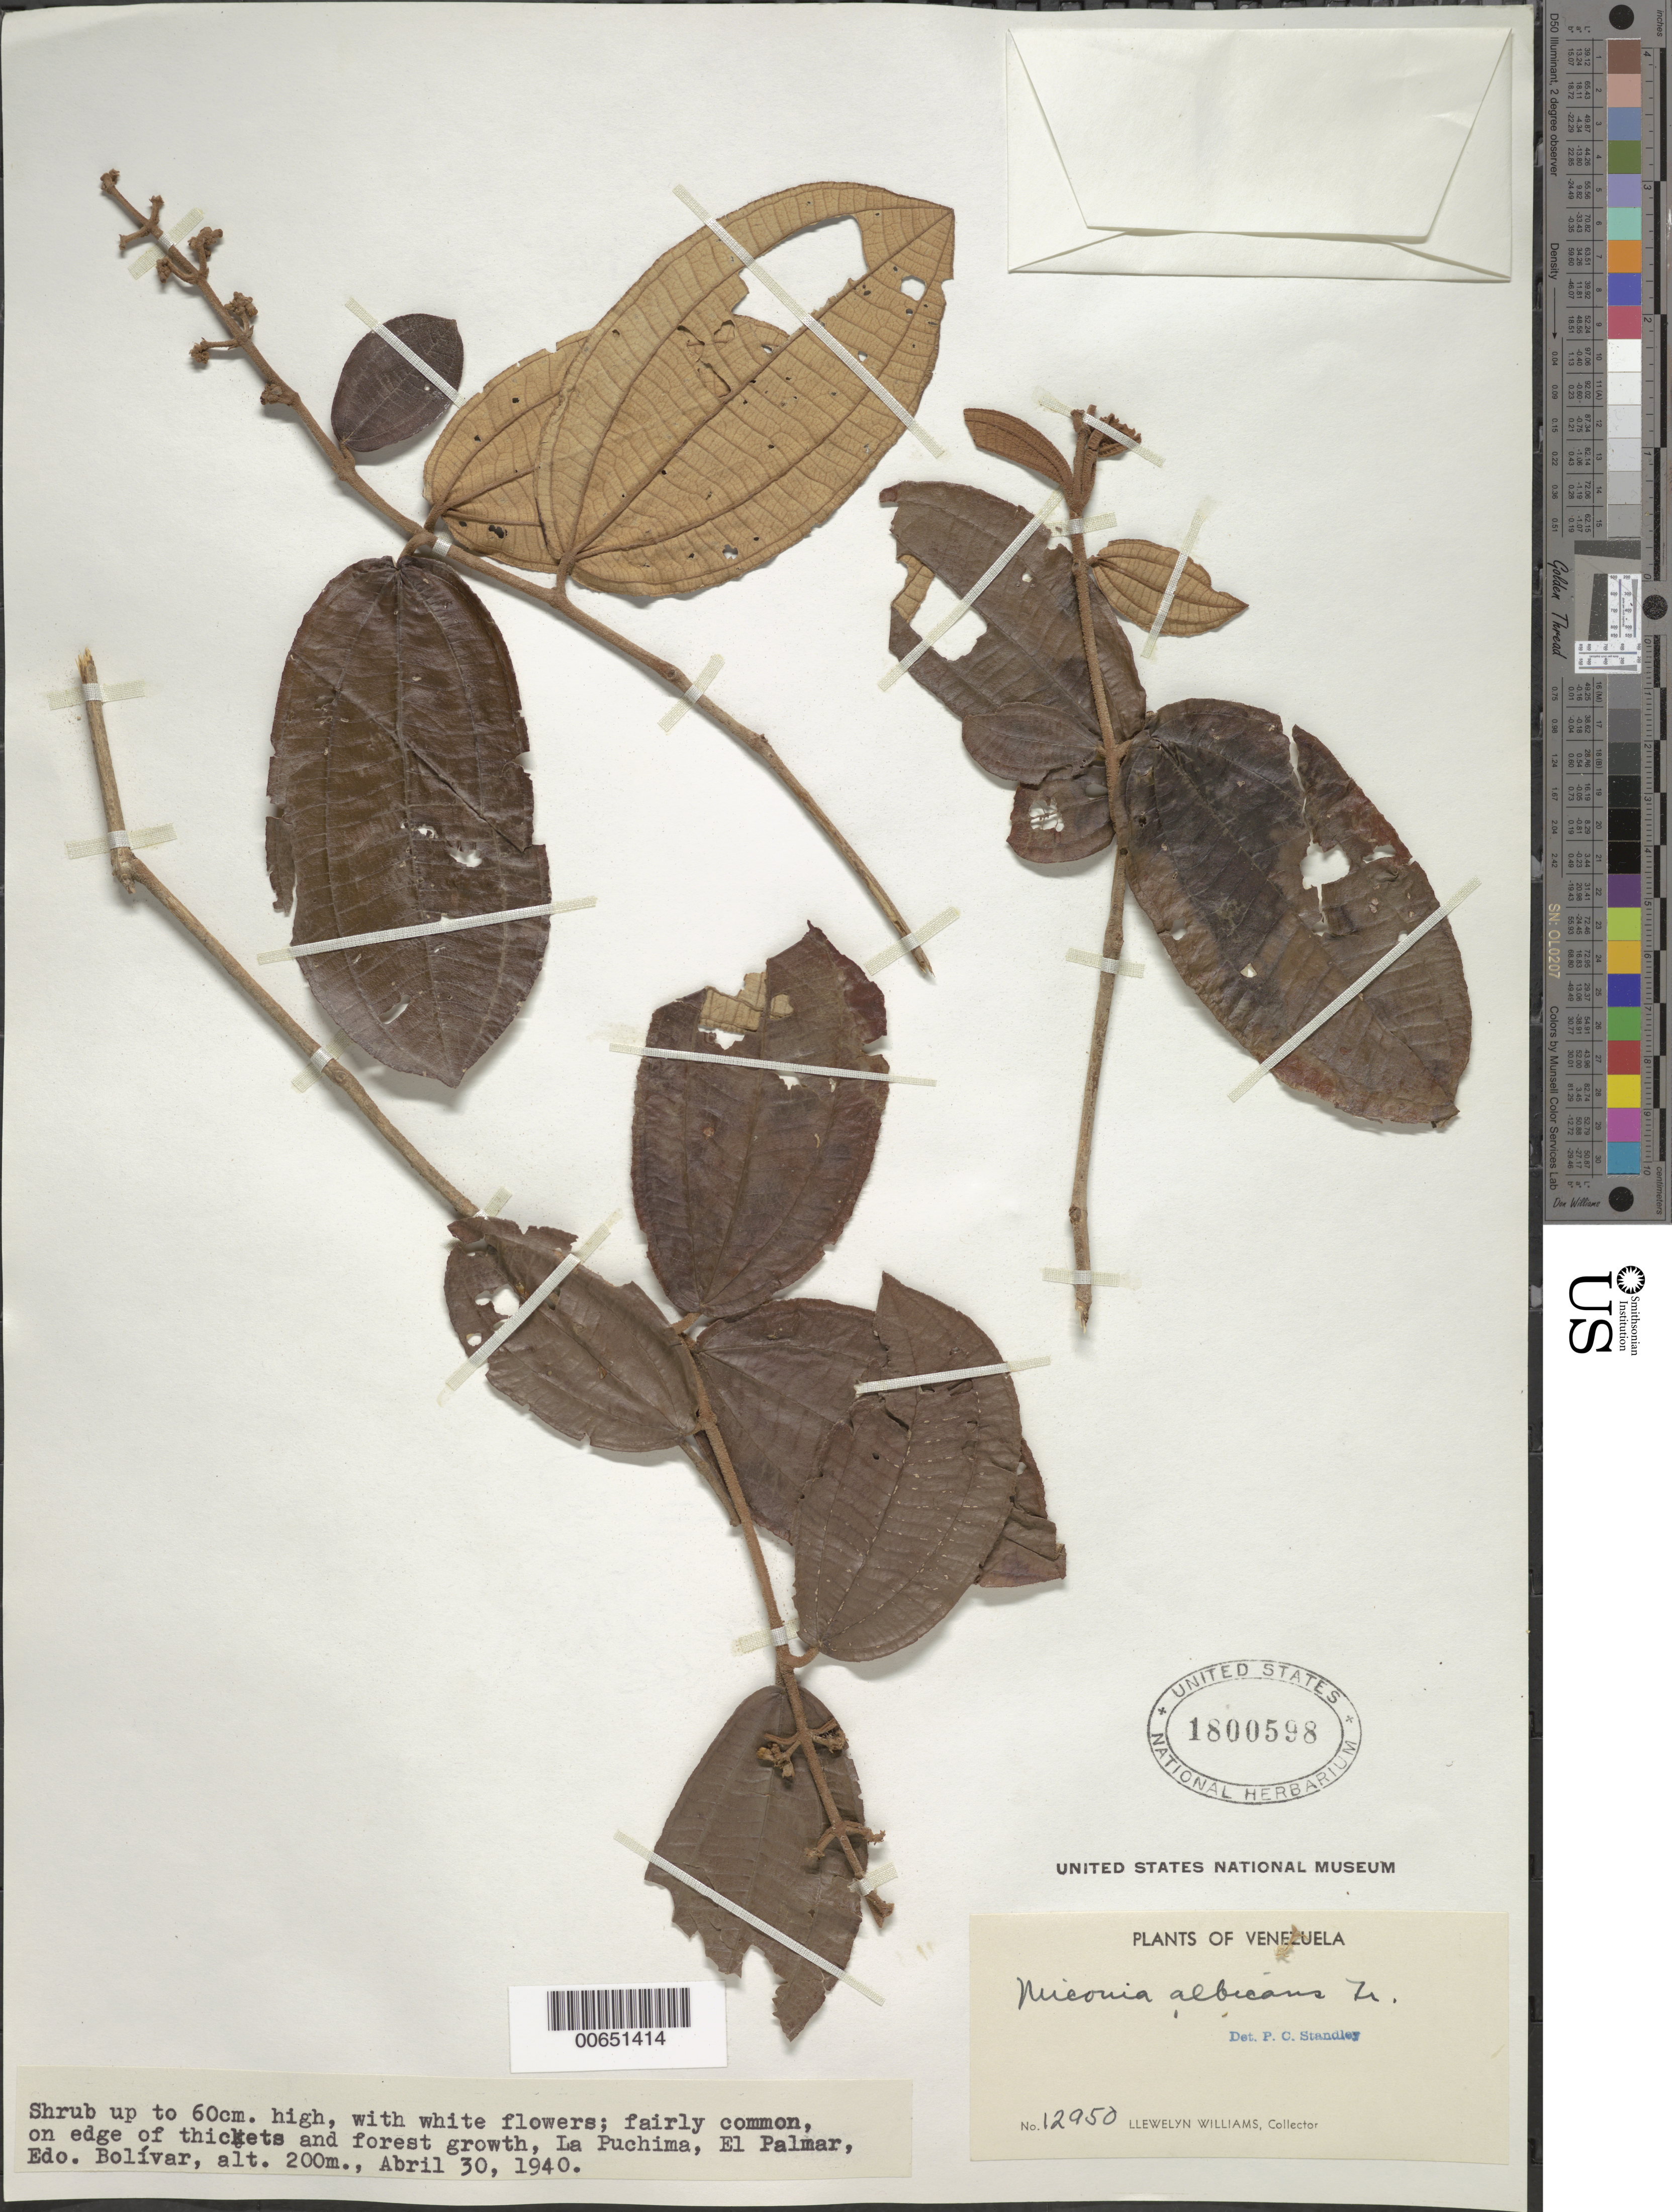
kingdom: Plantae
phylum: Tracheophyta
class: Magnoliopsida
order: Myrtales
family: Melastomataceae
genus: Miconia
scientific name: Miconia albicans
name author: (Sw.) Triana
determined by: Standley, Paul C.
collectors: Ll. Williams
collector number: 12950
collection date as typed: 30-Apr-40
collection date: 1940-04-30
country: Venezuela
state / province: Bolívar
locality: El Palmar, La Puchima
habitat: Edge of thickets and forest growth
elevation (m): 200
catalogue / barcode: US 1800598